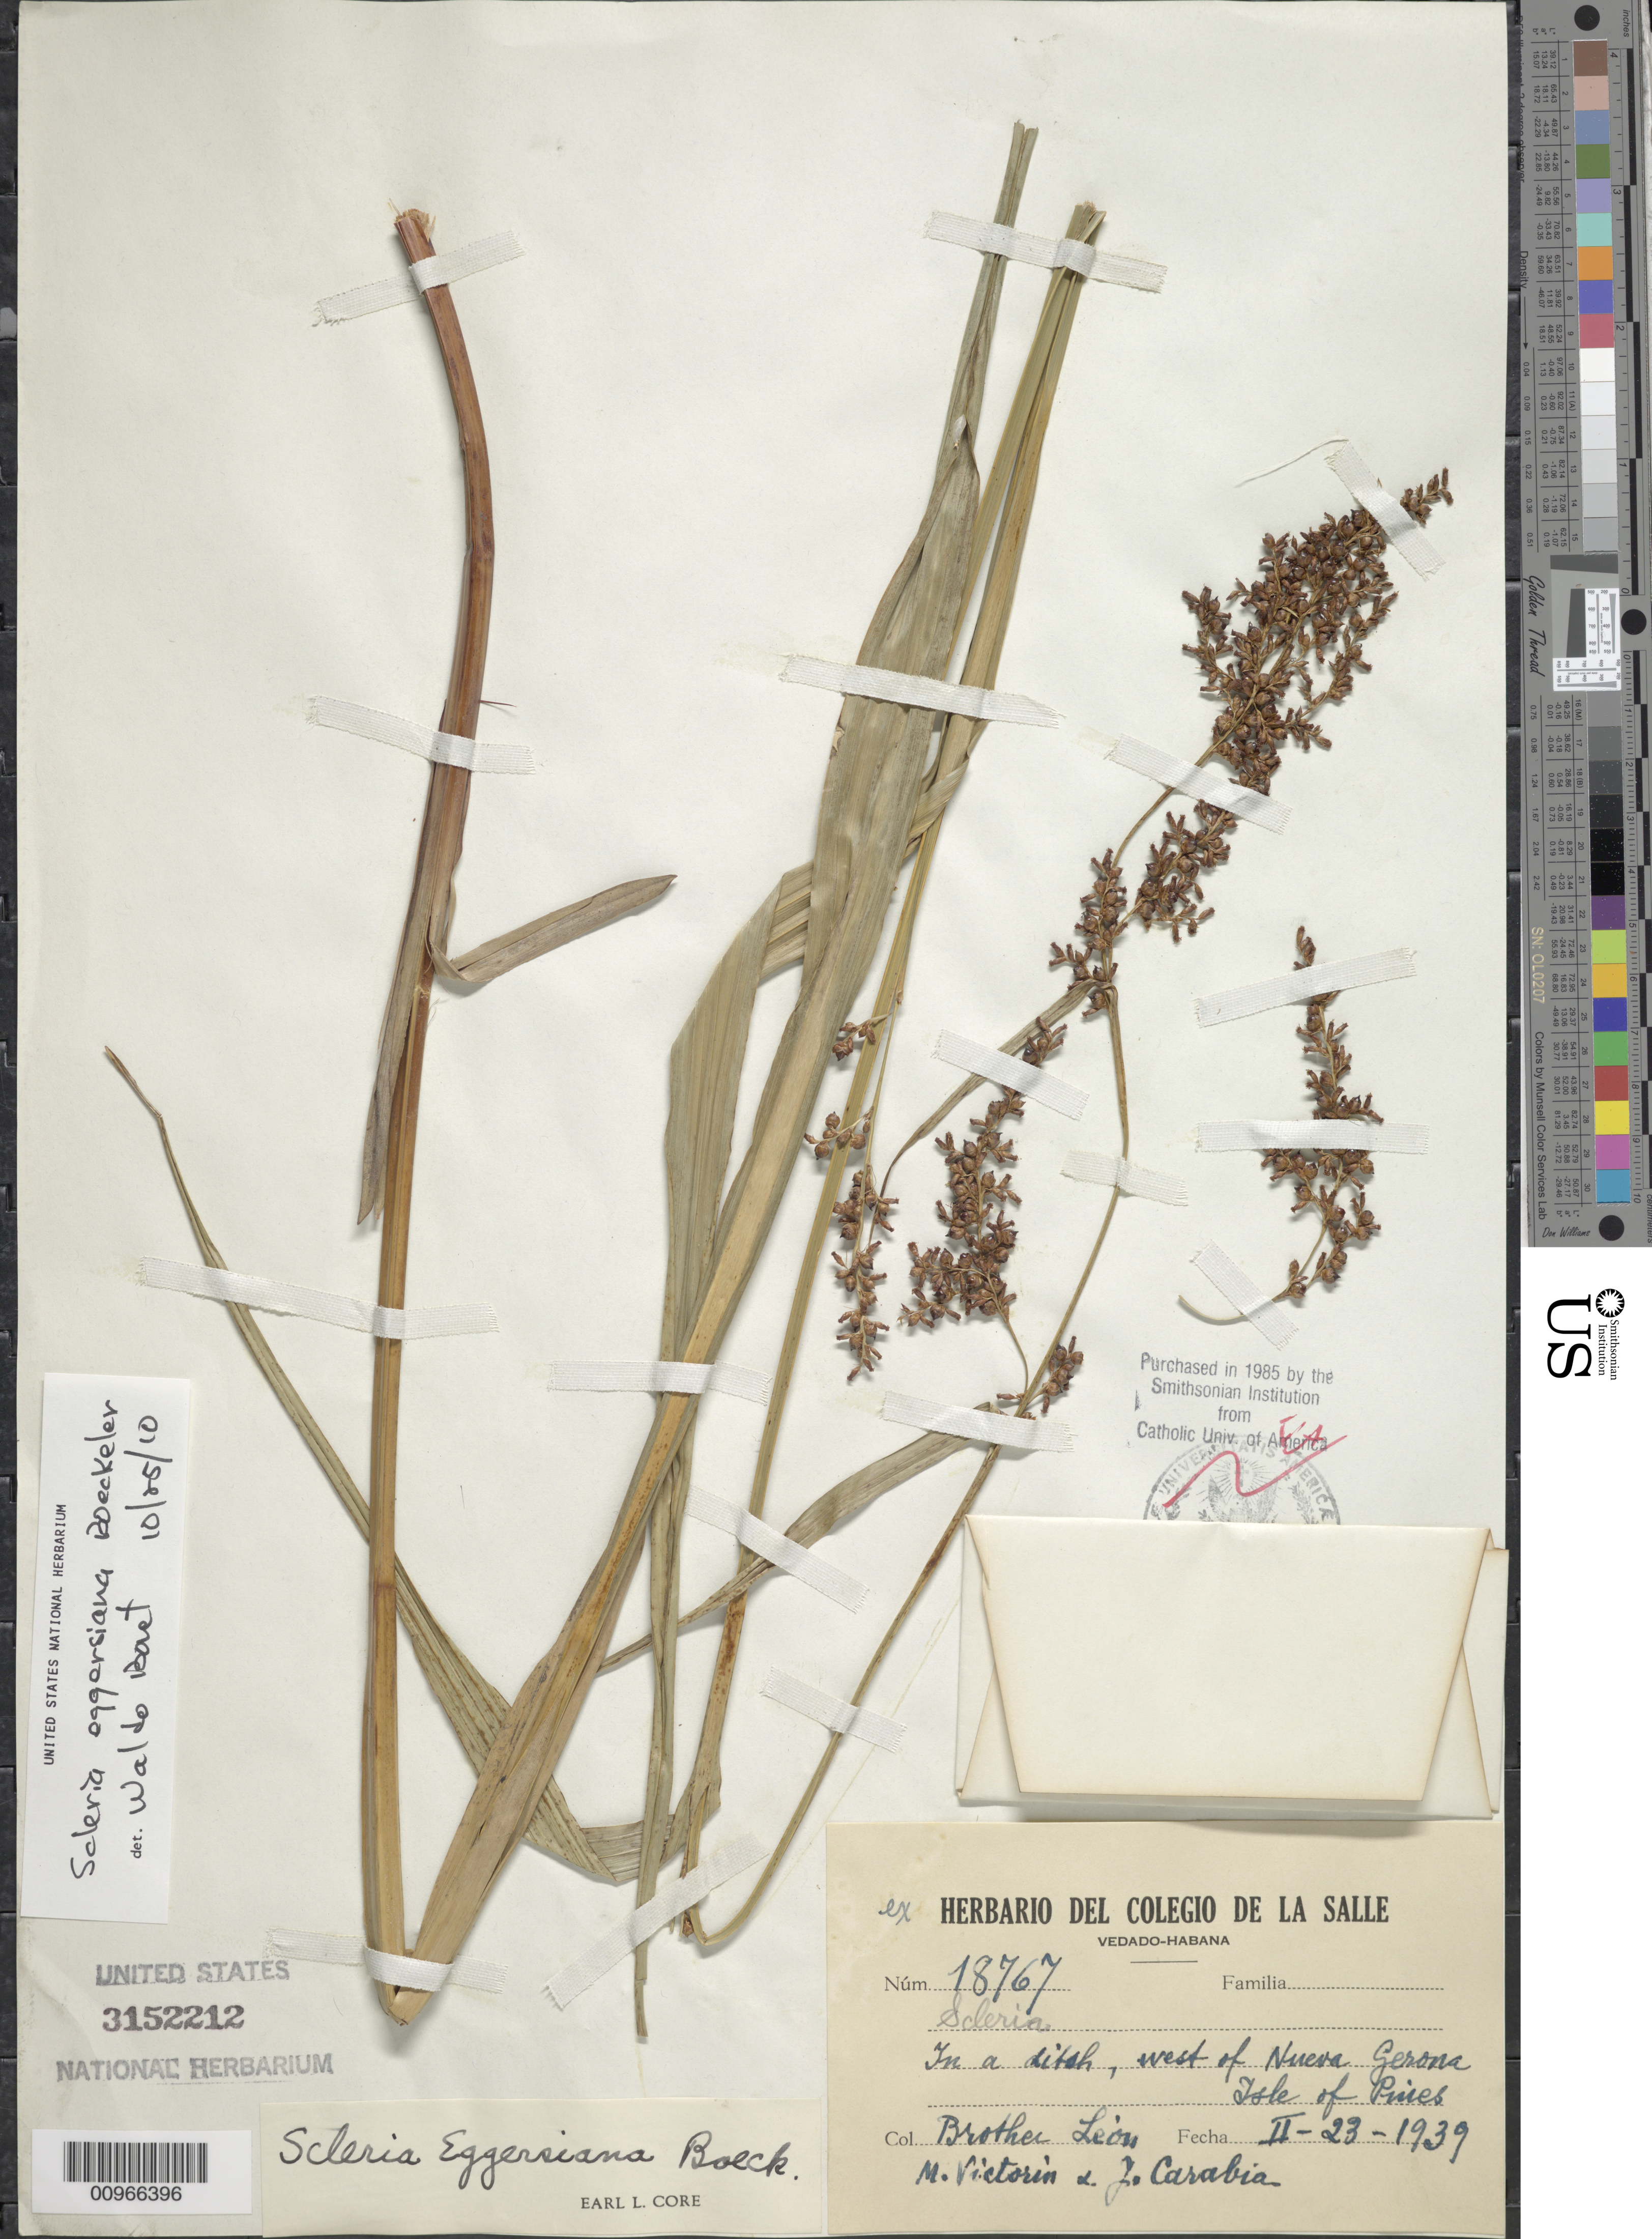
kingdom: Plantae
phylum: Tracheophyta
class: Liliopsida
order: Poales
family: Cyperaceae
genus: Scleria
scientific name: Scleria eggersiana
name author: Boeckeler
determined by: Core, E. L.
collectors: Bro. León, F. Victorin & J. Carabia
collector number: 18767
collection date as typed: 23 Feb 1939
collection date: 1939-02-23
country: Cuba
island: Isla de la Juventud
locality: W of Nueva Gerona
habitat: In a ditch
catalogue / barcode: US 3152212